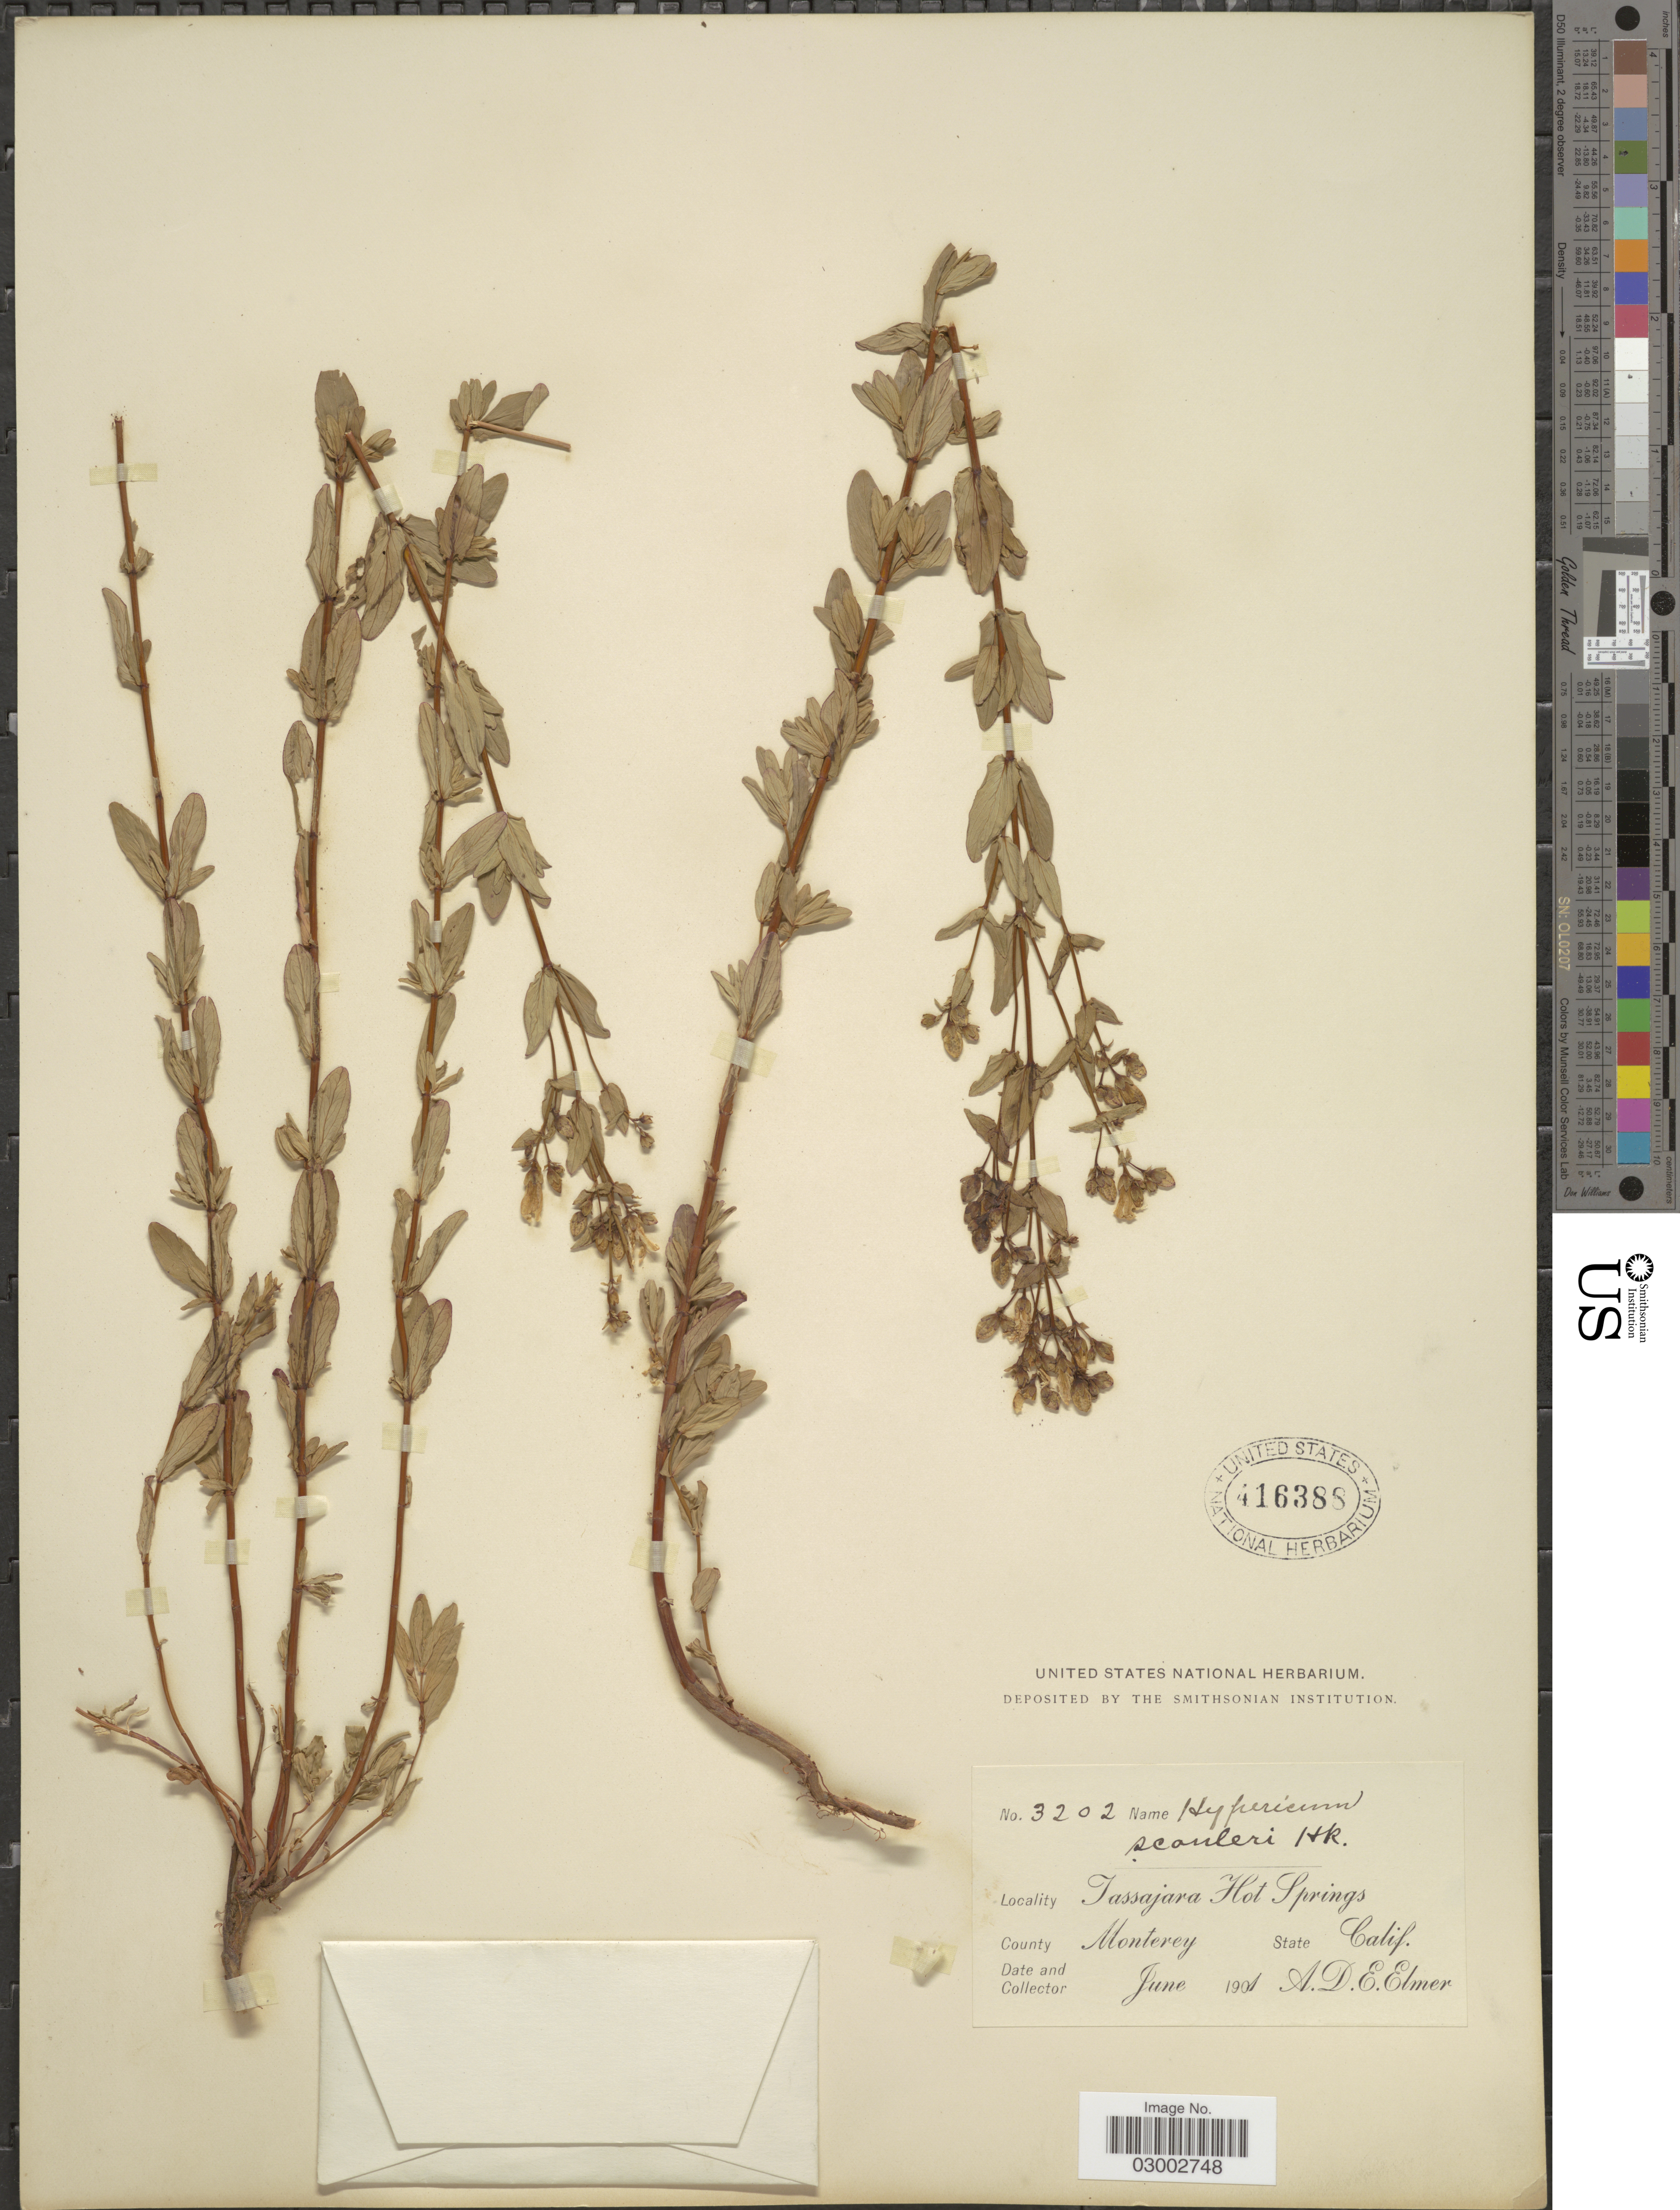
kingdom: Plantae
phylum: Tracheophyta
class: Magnoliopsida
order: Malpighiales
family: Hypericaceae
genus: Hypericum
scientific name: Hypericum scouleri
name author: Hook.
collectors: A. D. E. Elmer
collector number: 3202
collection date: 1901-06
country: United States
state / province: California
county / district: Monterey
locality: Tassajara Hot Springs. County Monterey.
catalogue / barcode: US 416388